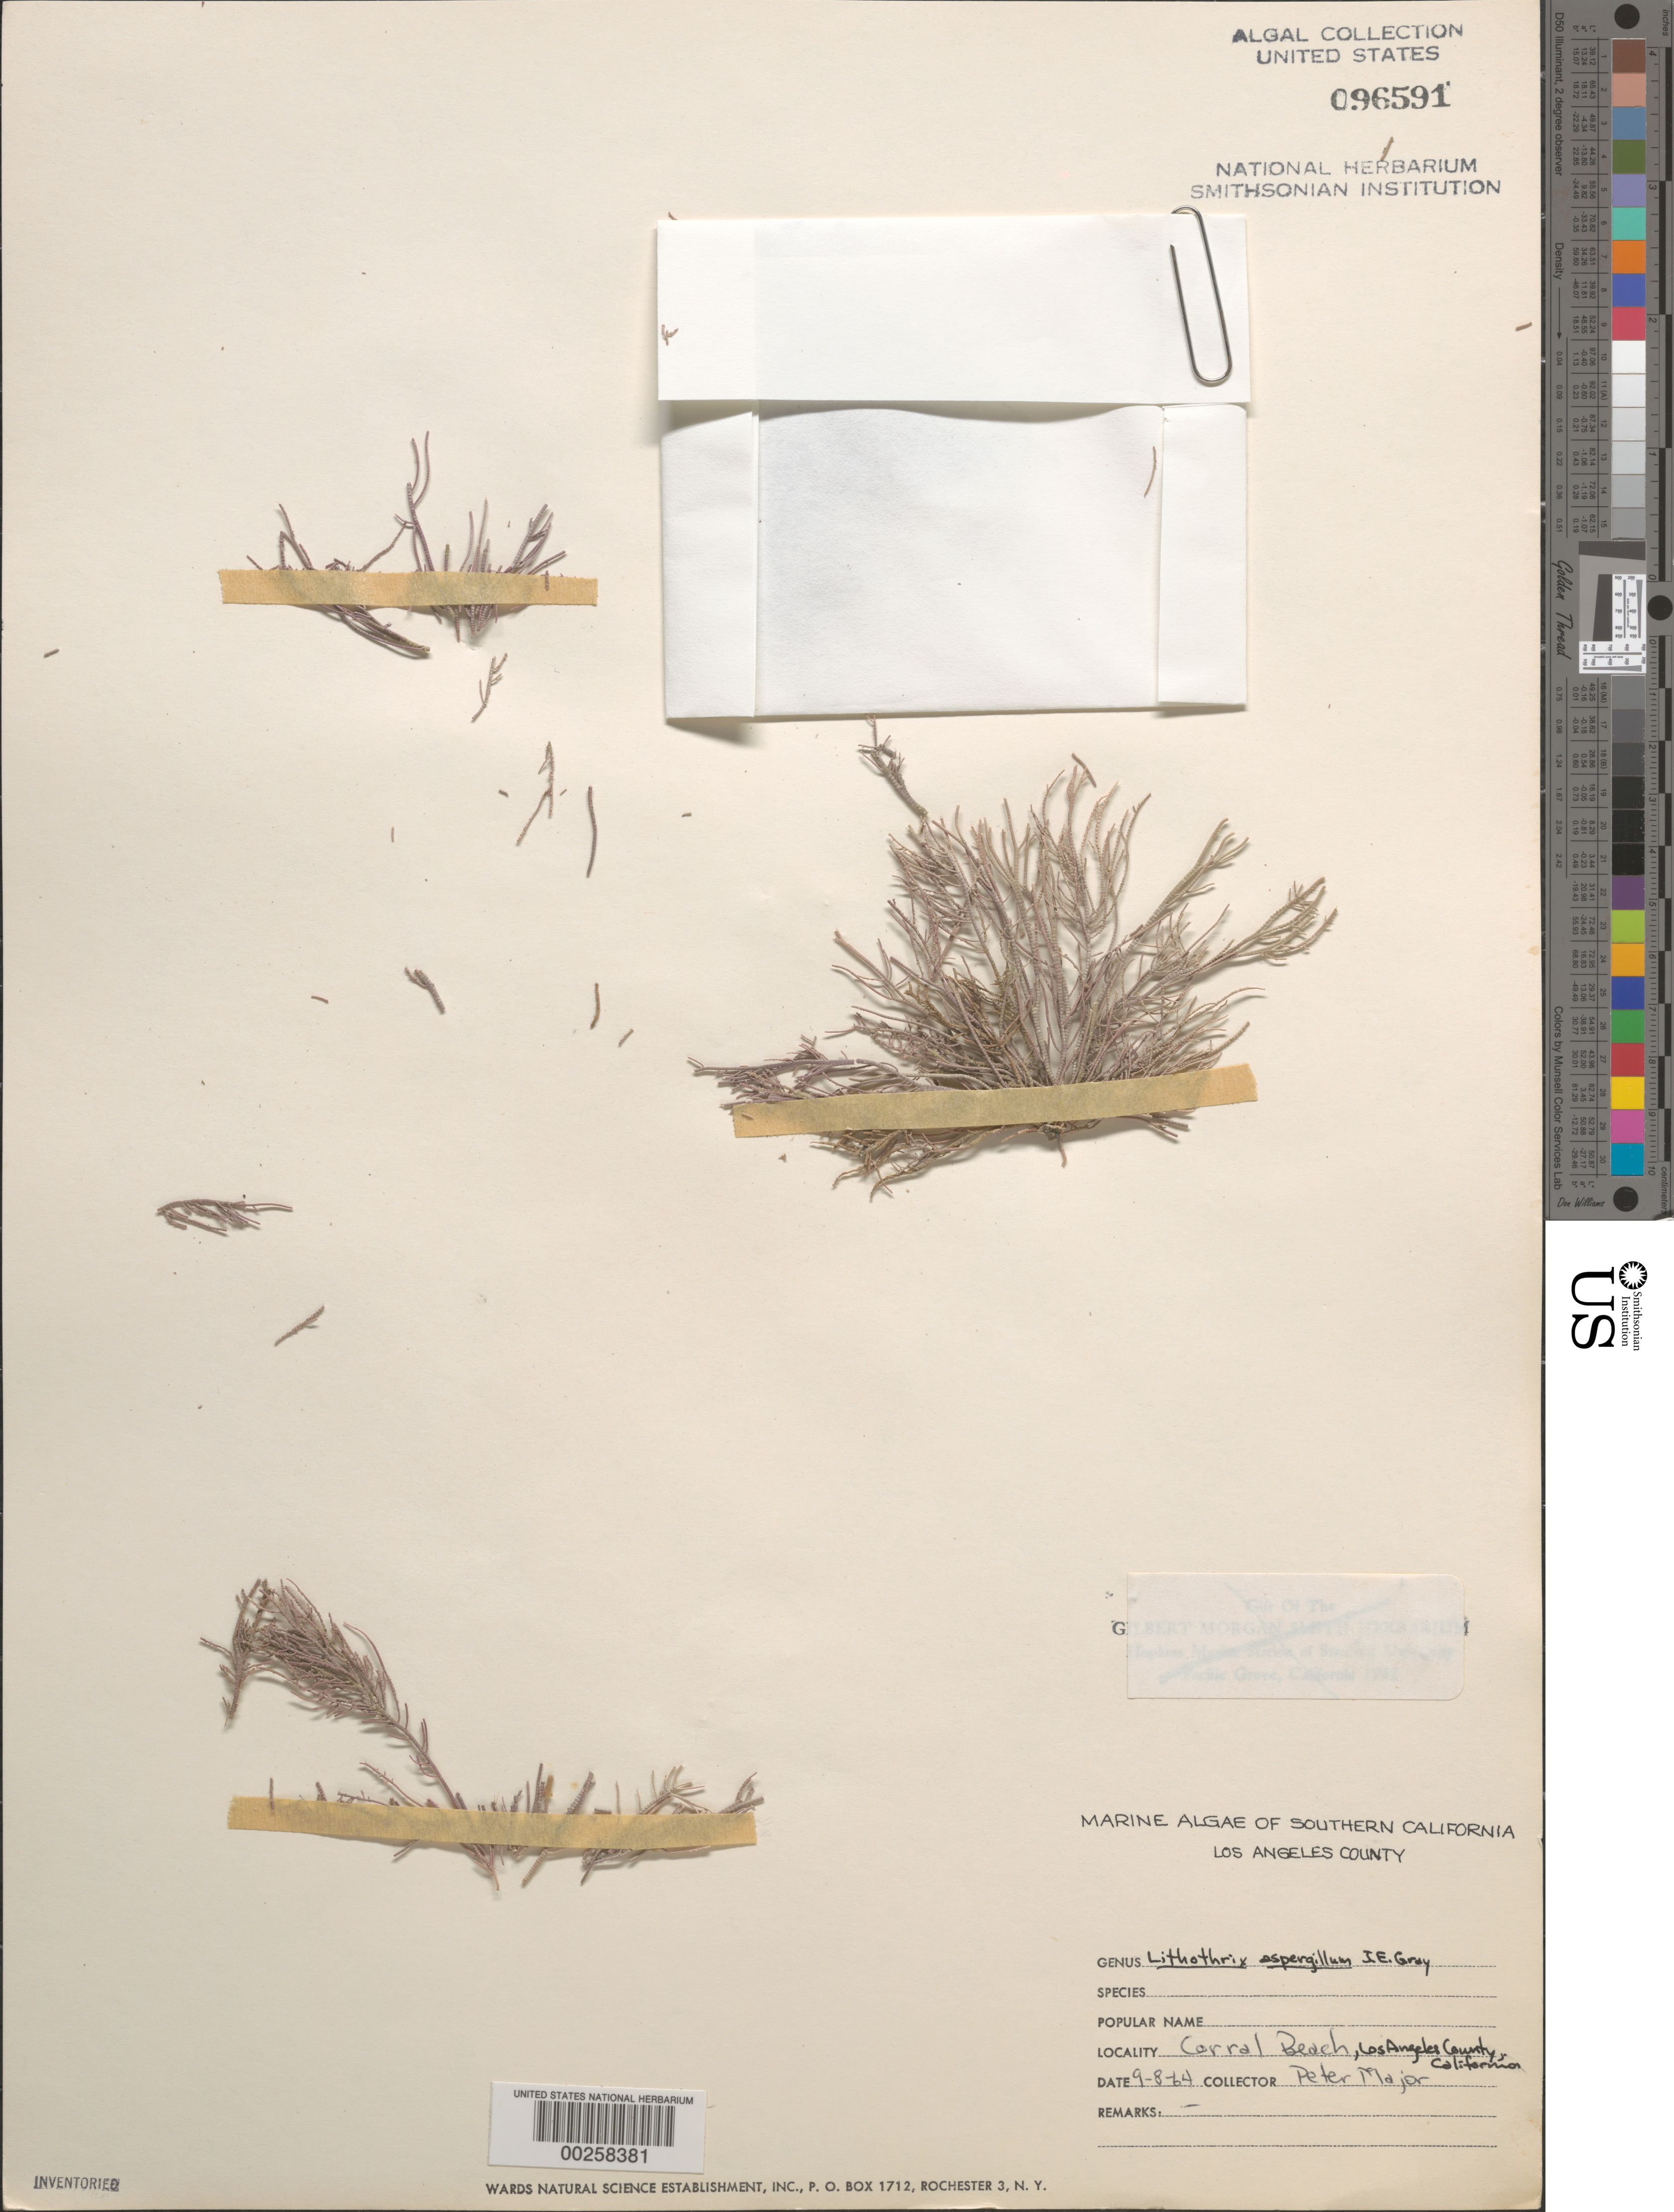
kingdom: Plantae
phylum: Rhodophyta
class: Florideophyceae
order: Corallinales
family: Lithophyllaceae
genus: Lithothrix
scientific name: Lithothrix aspergillum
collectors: P. Major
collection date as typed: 08 Sep 1964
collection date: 1964-09-08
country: United States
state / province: California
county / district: Los Angeles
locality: Corral Beach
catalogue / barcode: US 96591